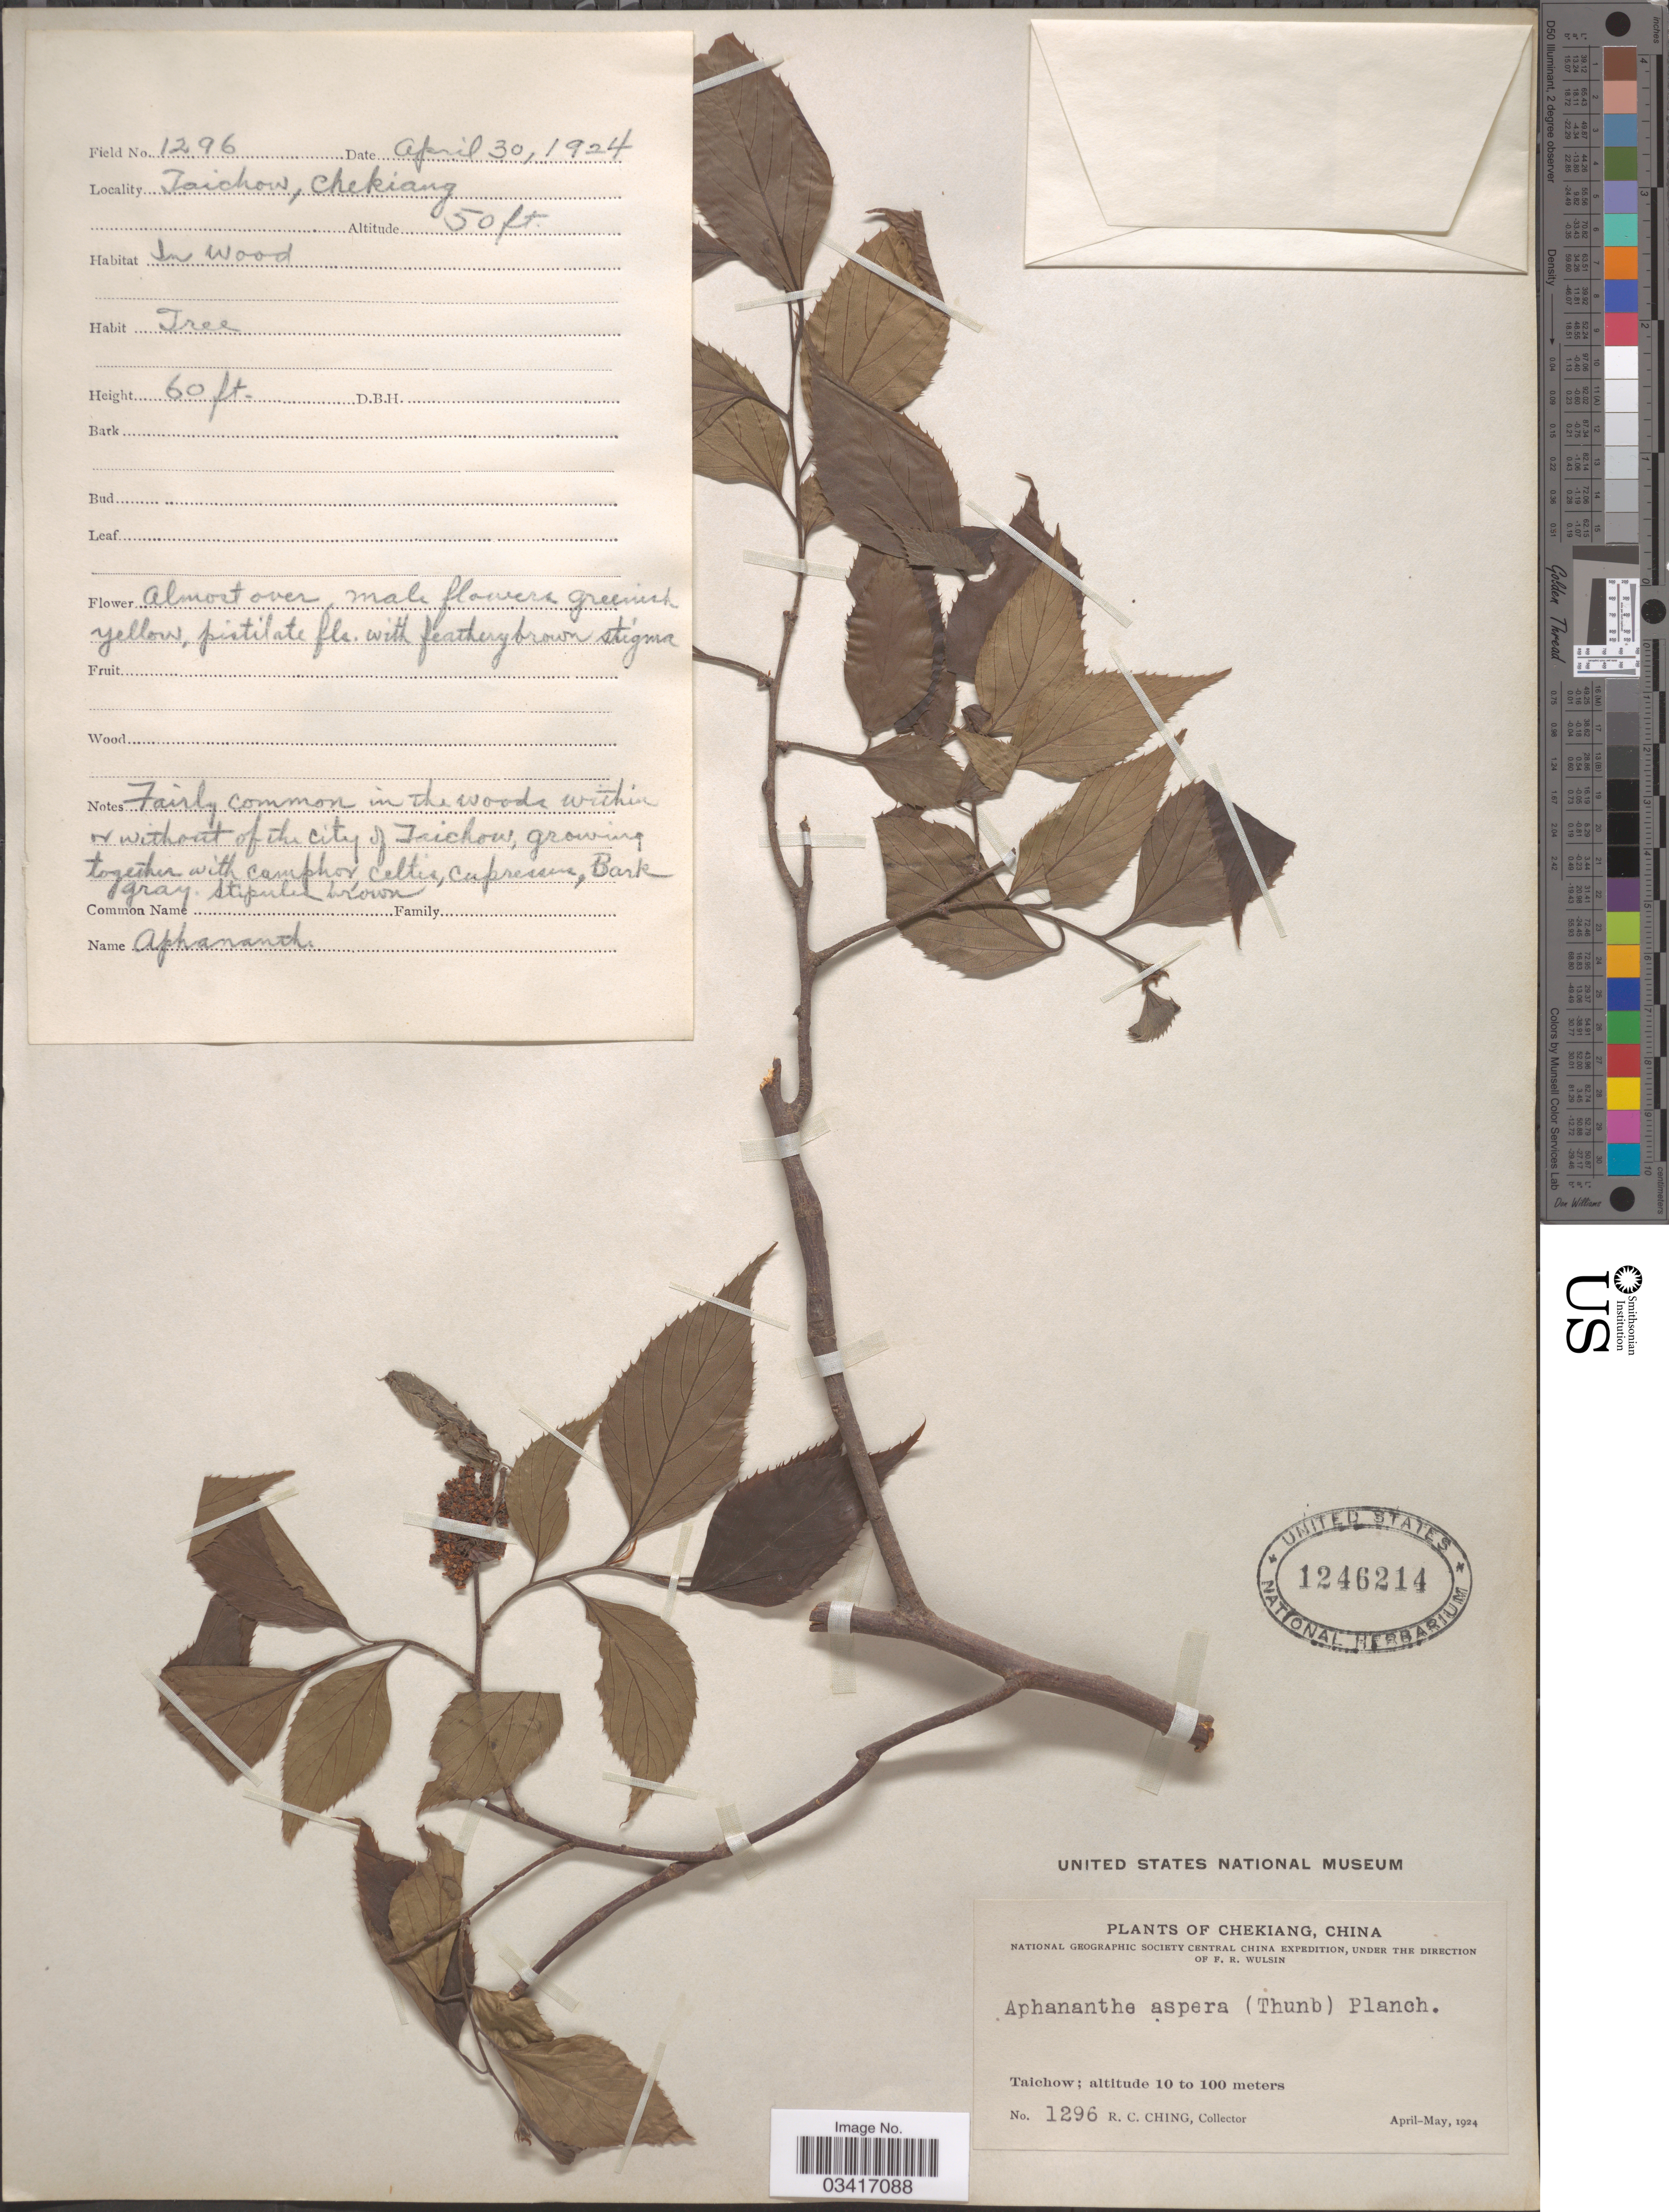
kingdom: Plantae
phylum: Tracheophyta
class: Magnoliopsida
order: Rosales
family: Cannabaceae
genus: Aphananthe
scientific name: Aphananthe aspera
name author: Planch.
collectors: R. C. Ching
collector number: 1296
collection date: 1924-04-30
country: China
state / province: Zhejiang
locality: Chekiang, Taichow.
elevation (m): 15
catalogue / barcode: US 1246214